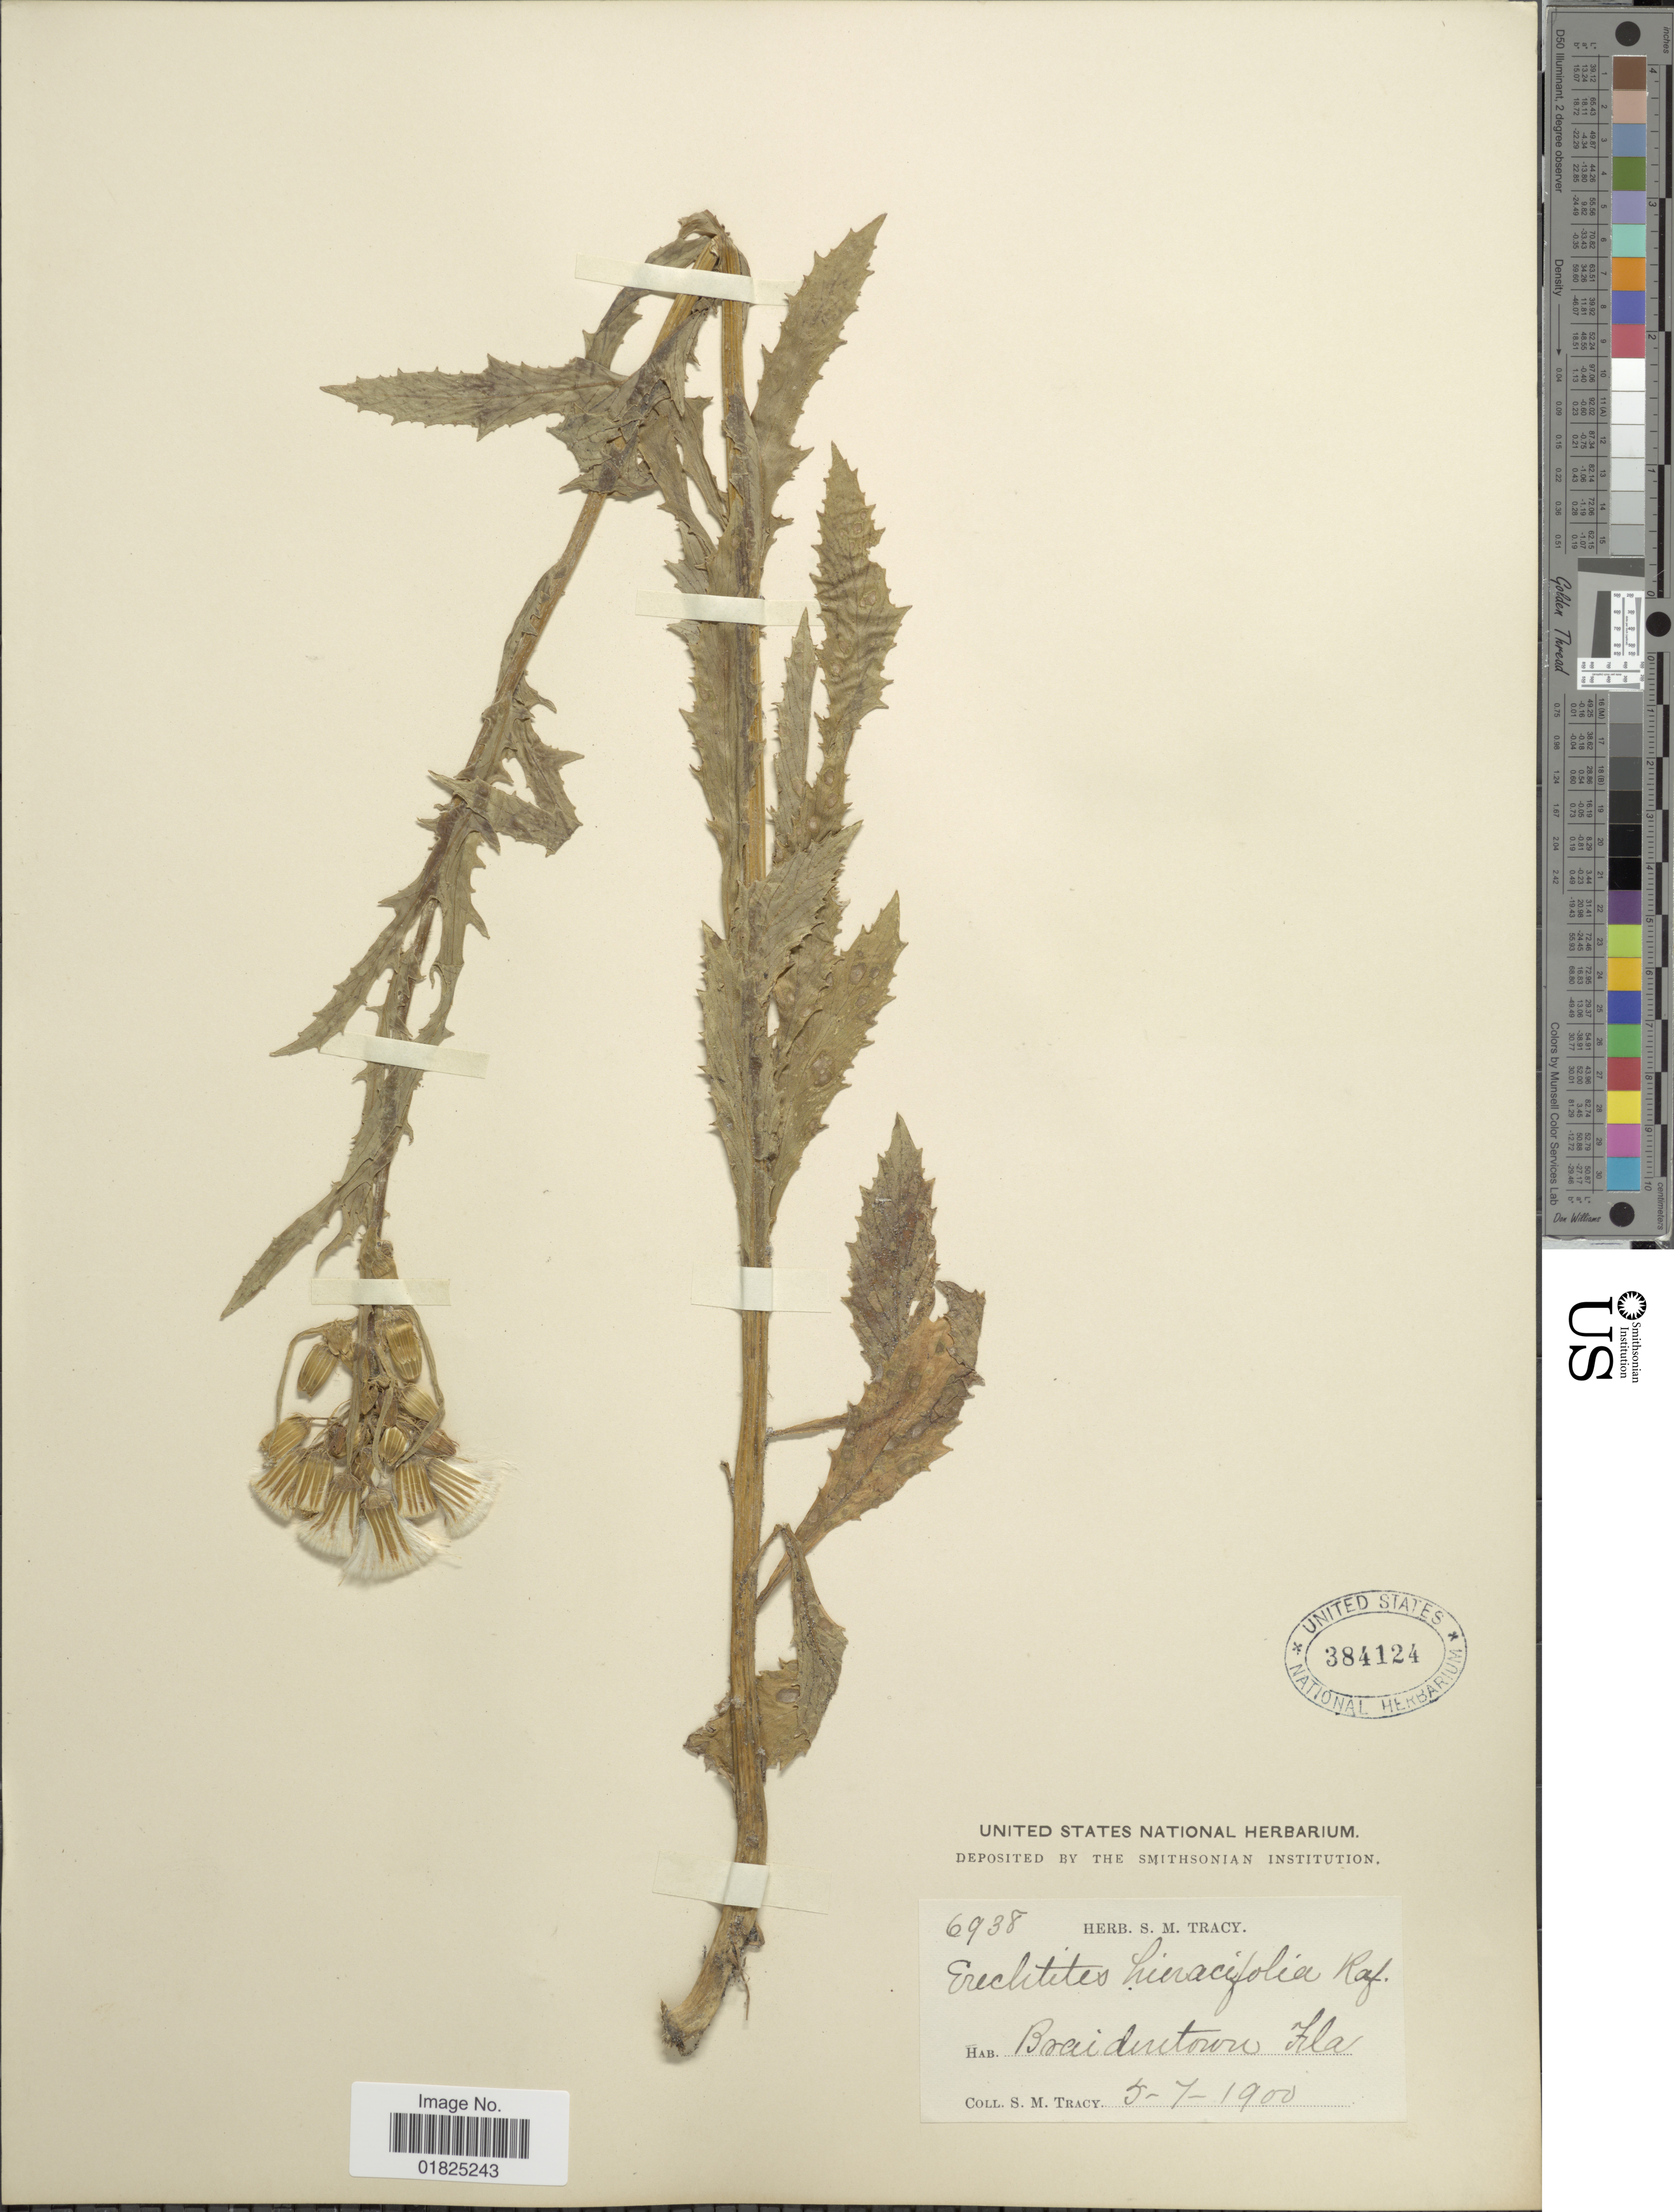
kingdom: Plantae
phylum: Tracheophyta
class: Magnoliopsida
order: Asterales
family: Asteraceae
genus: Erechtites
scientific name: Erechtites hieraciifolius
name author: (L.) Raf. ex DC.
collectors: S. M. Tracy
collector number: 6938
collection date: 1900-07-05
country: United States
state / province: Florida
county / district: Manatee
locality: Braidentown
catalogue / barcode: US 384124